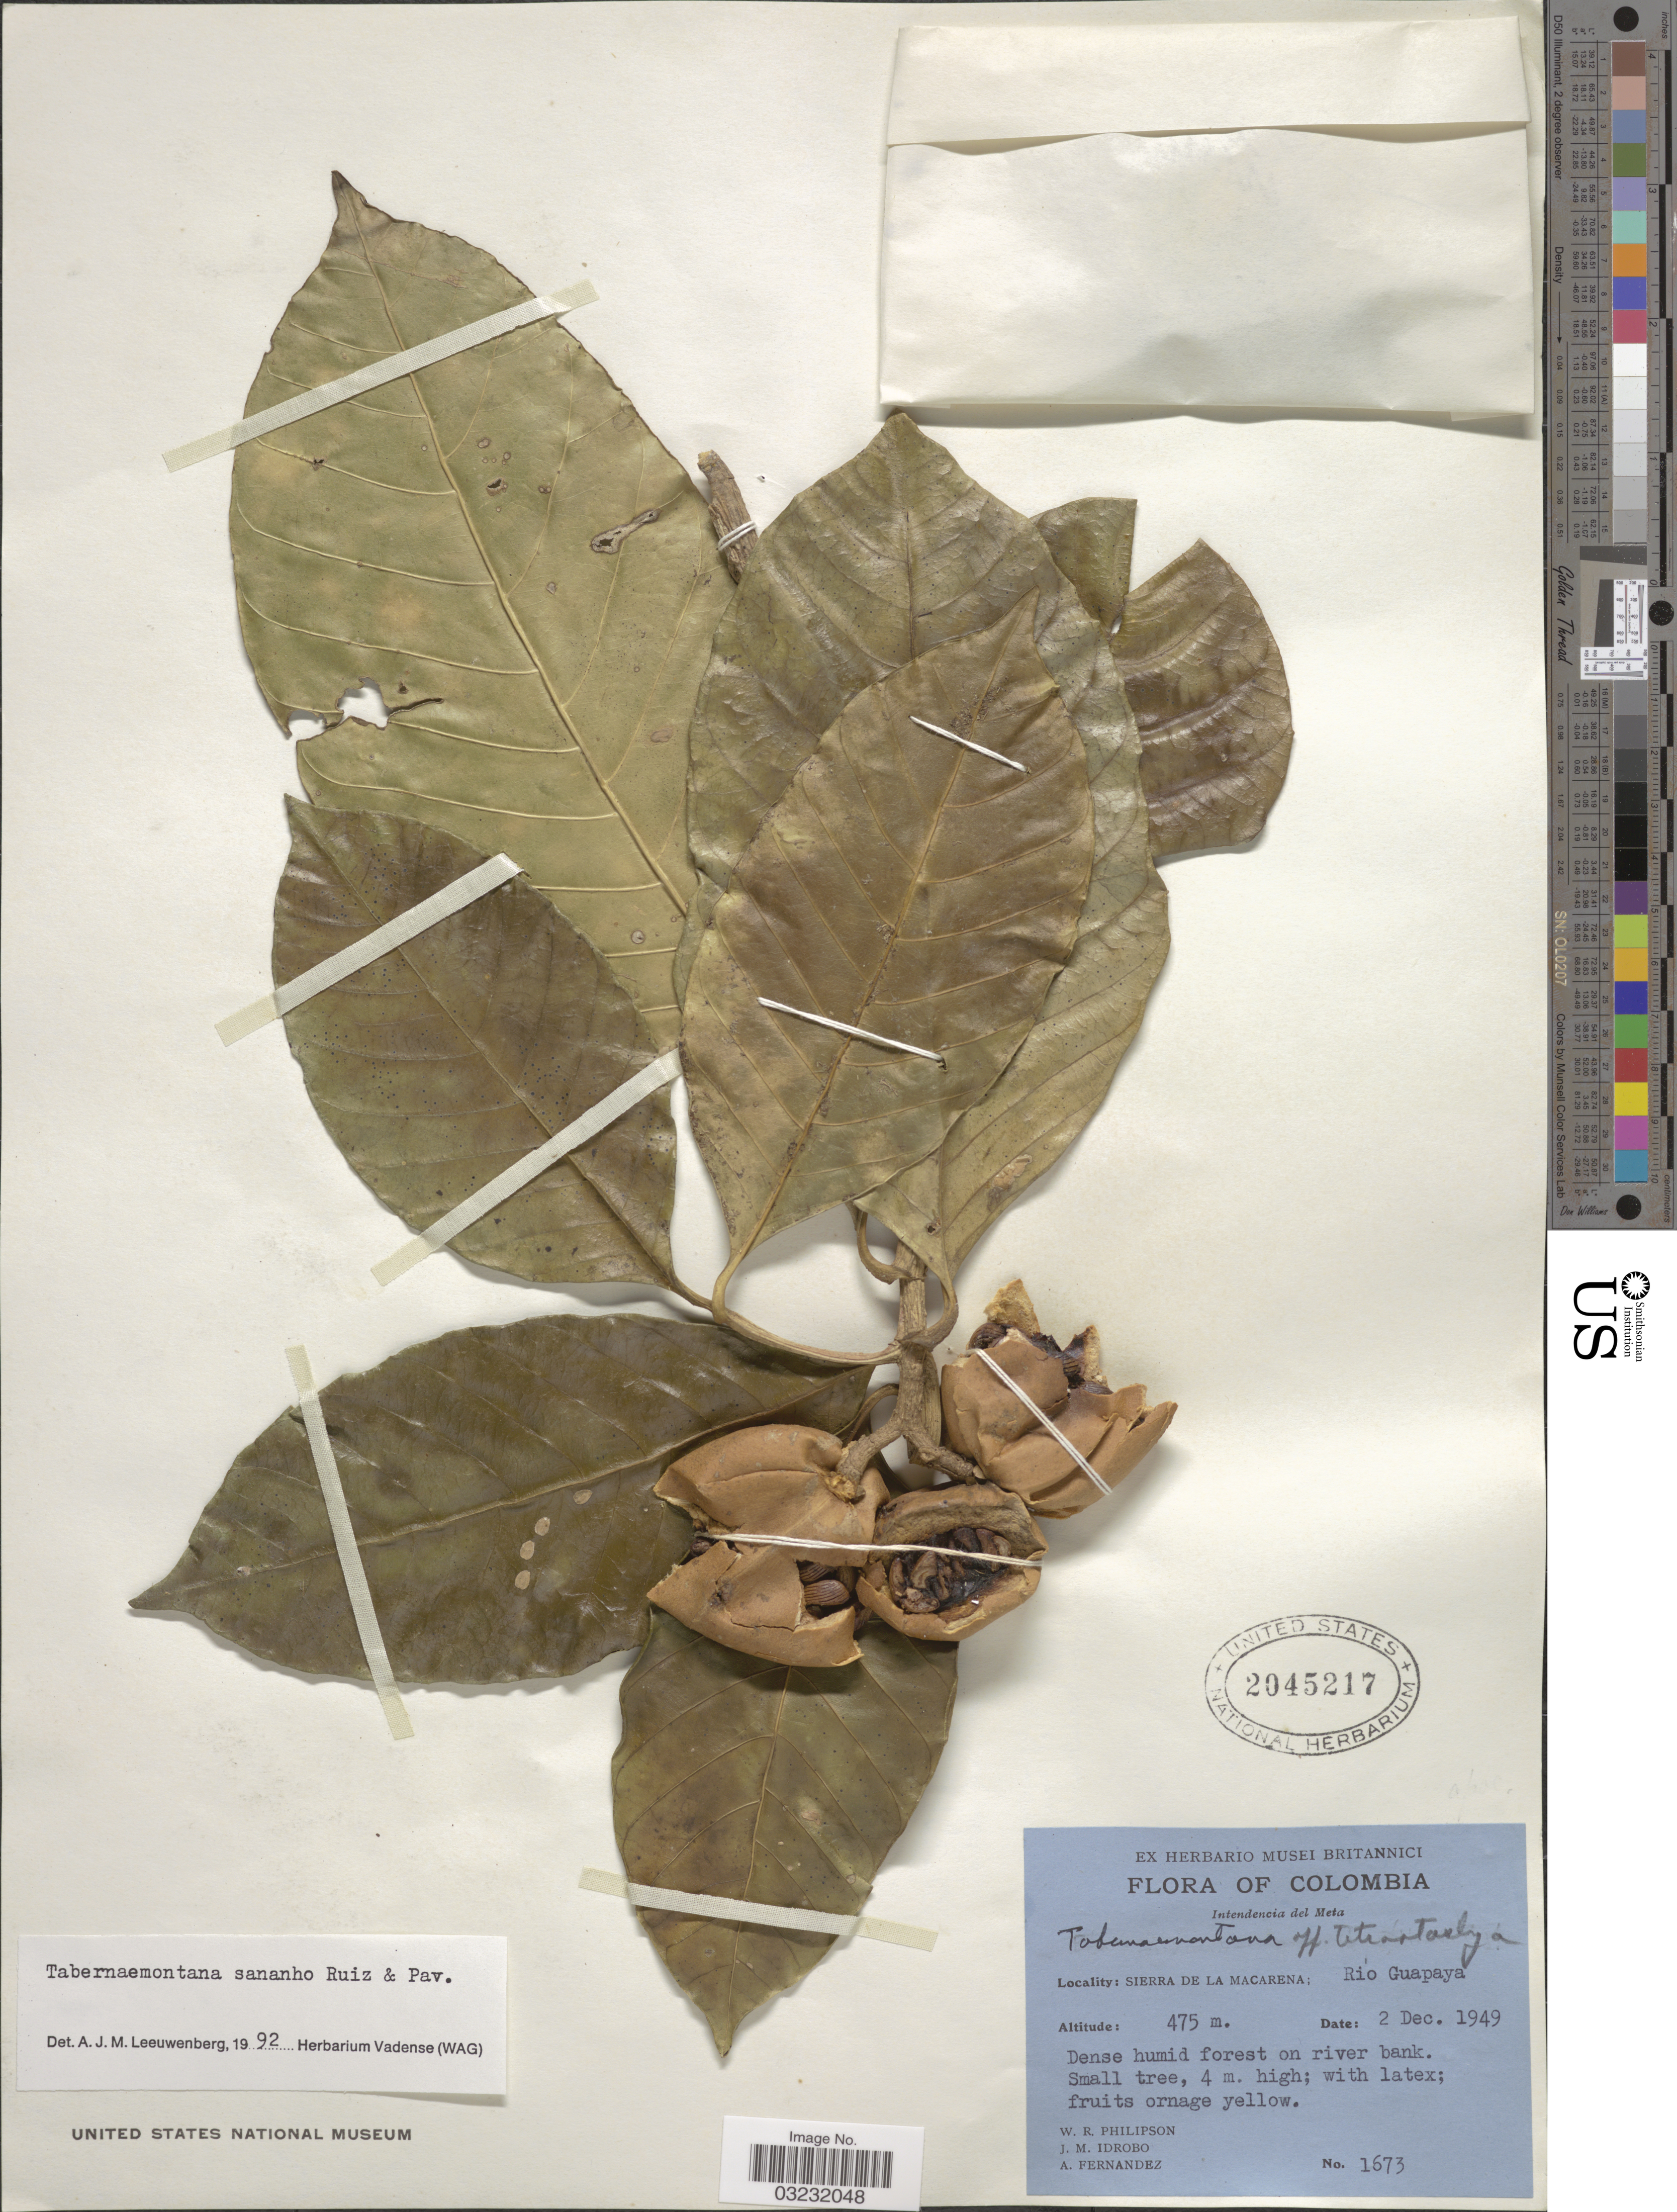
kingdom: Plantae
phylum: Tracheophyta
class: Magnoliopsida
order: Gentianales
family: Apocynaceae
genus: Tabernaemontana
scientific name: Tabernaemontana sananho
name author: Ruiz & Pav.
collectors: W. R. Philipson, J. M. Idrobo & A. Fernandez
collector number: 1673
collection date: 1949-12-02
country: Colombia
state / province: Meta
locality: Intendencia del Meta. Sierra de la Macarena: Rio Guapaya.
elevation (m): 475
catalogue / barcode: US 2045217